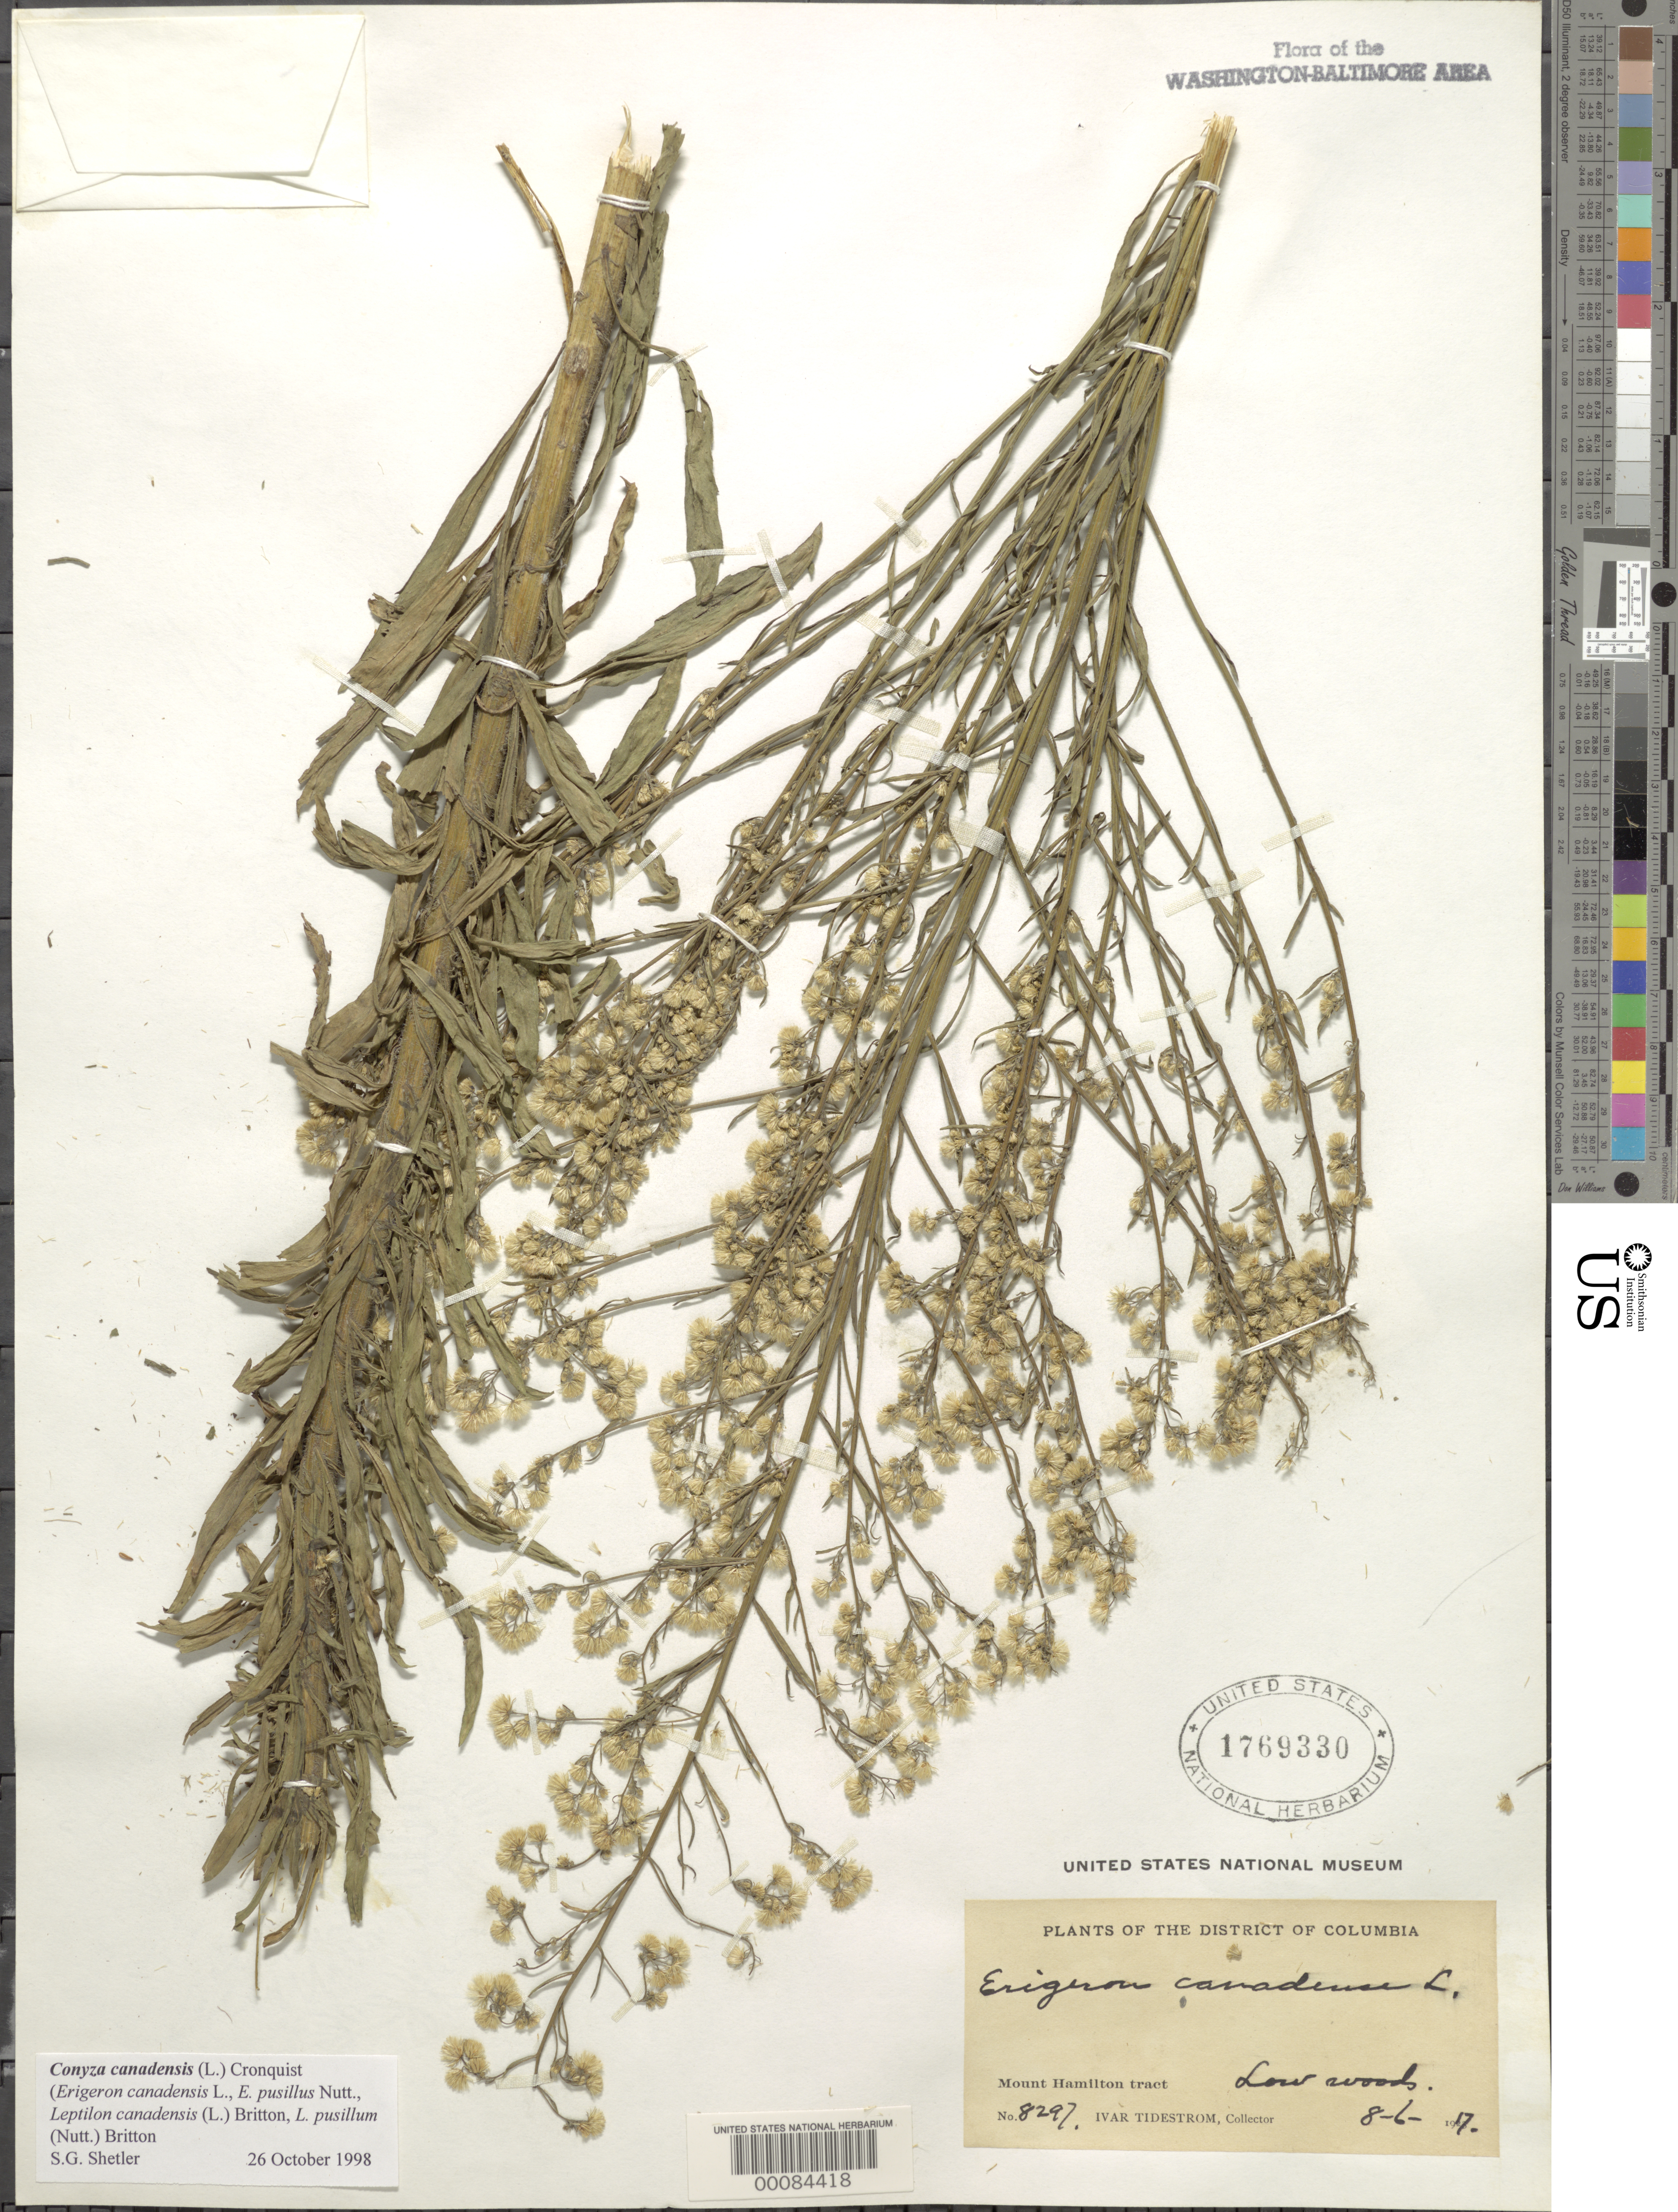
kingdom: Plantae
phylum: Tracheophyta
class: Magnoliopsida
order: Asterales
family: Asteraceae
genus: Conyza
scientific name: Conyza canadensis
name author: (L.) Cronq.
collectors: I. F. Tidestrom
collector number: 8297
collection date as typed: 06 Aug 1917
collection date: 1917-08-06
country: United States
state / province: District of Columbia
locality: Mount Hamilton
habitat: Low woods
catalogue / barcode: US 1769330